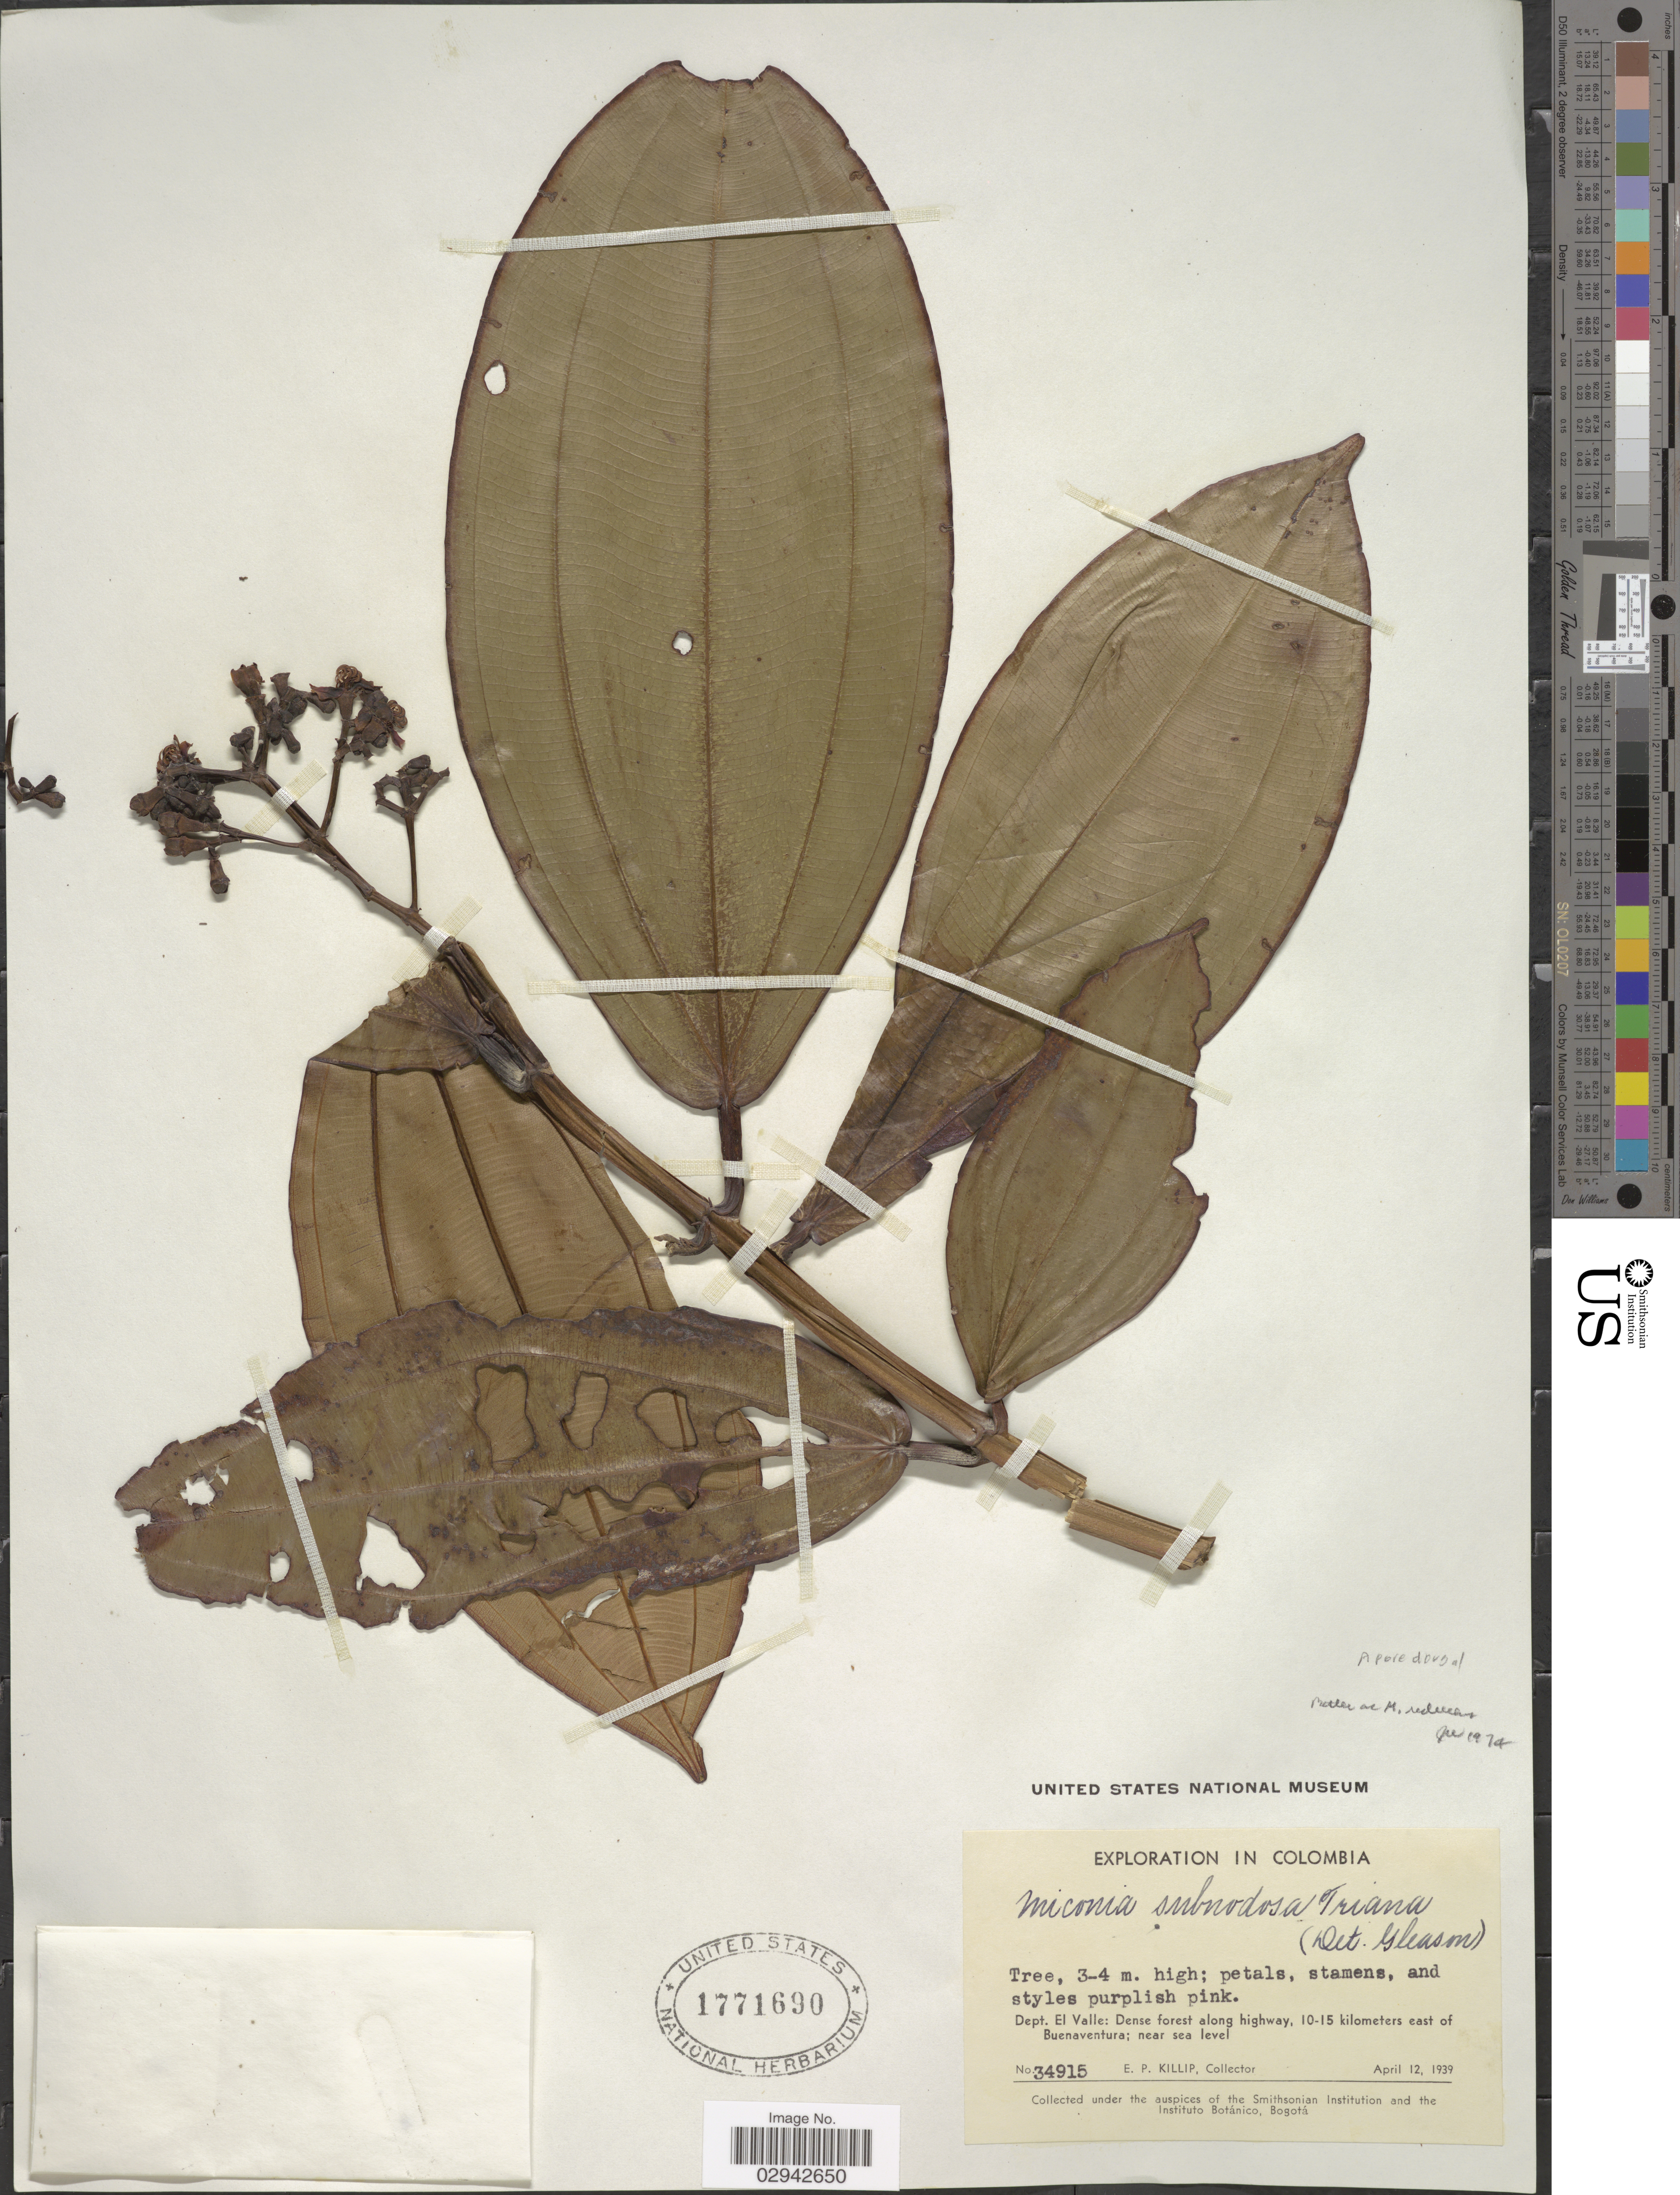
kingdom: Plantae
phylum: Tracheophyta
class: Magnoliopsida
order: Myrtales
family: Melastomataceae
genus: Miconia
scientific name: Miconia reducens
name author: Triana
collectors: E. P. Killip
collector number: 34915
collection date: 1939-04-12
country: Colombia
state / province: Valle del Cauca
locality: Dept. El Valle: Dense forest along highway, 10-15 kilometers east of Buenaventura.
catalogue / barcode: US 1771690